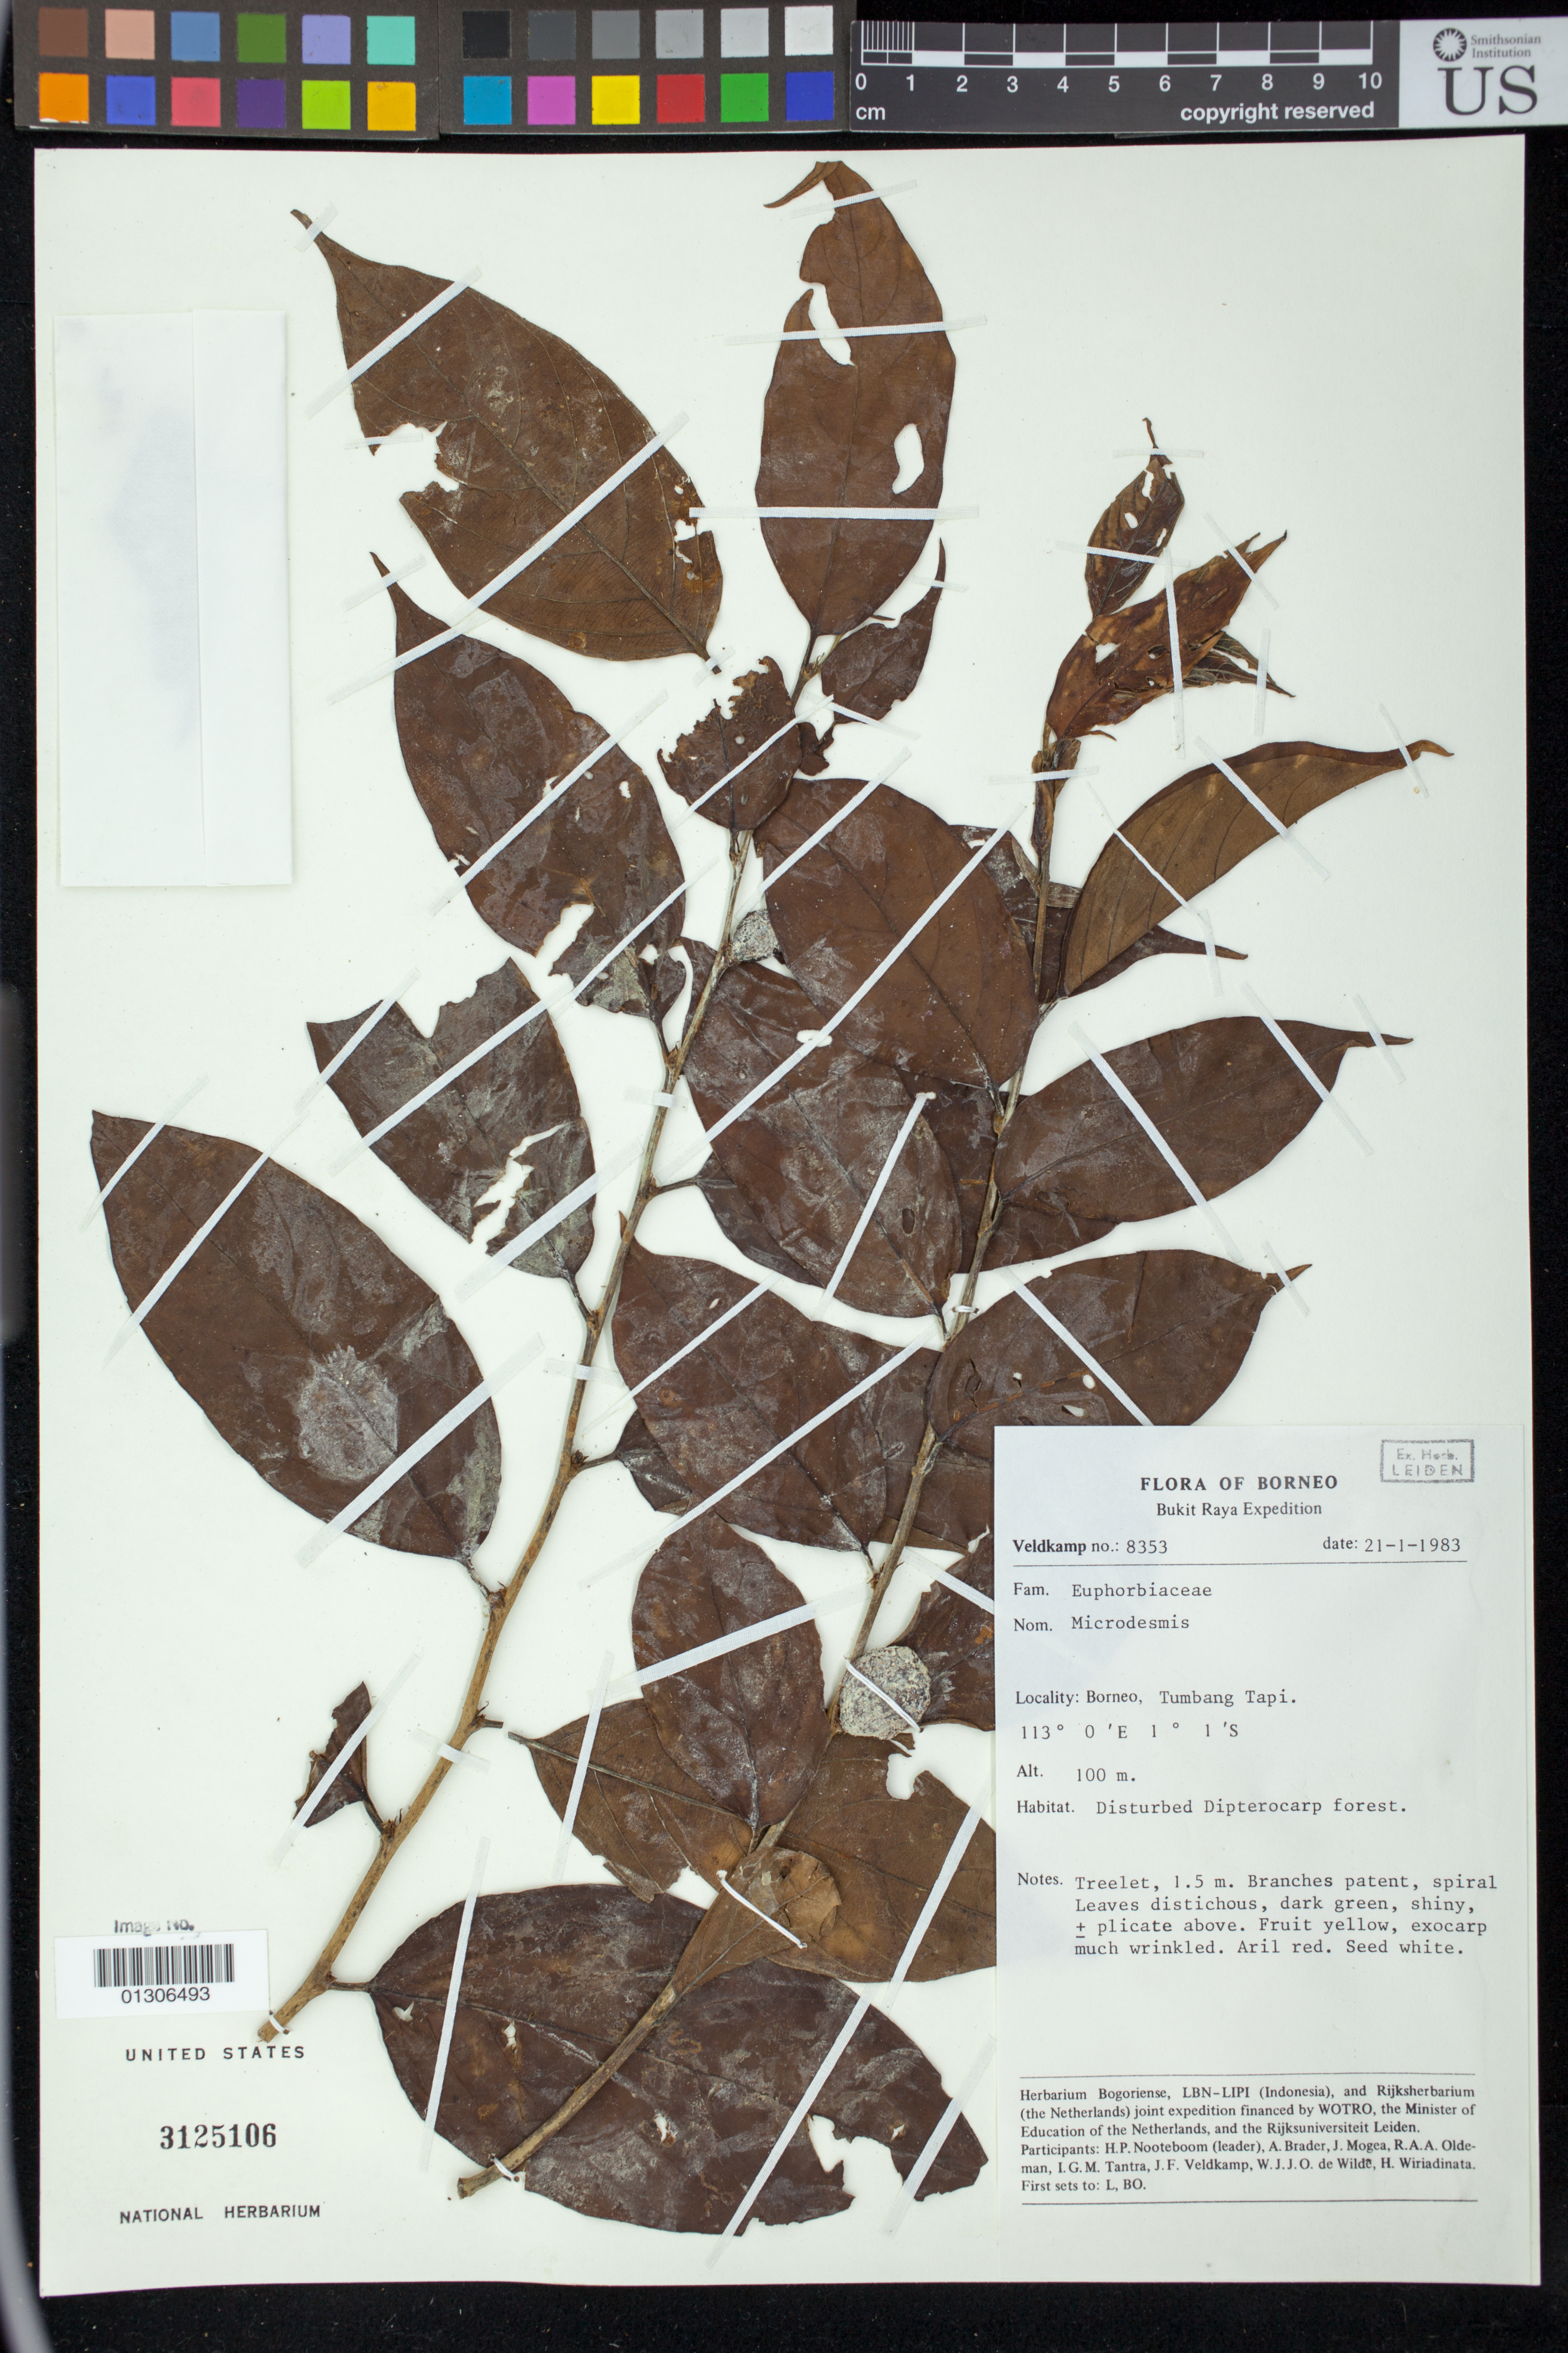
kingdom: Plantae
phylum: Tracheophyta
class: Magnoliopsida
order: Malpighiales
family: Pandaceae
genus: Microdesmis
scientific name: Microdesmis sp.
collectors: H. P. Nooteboom, A. Brader, J. Mogea, R. Oldeman, I. Tantra, J. F. Veldkamp, W. J. de Wilde & H. Wiriadinata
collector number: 8353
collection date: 1983-01-21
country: Indonesia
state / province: Borneo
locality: Tumbang Tapi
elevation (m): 100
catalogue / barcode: US 3125106